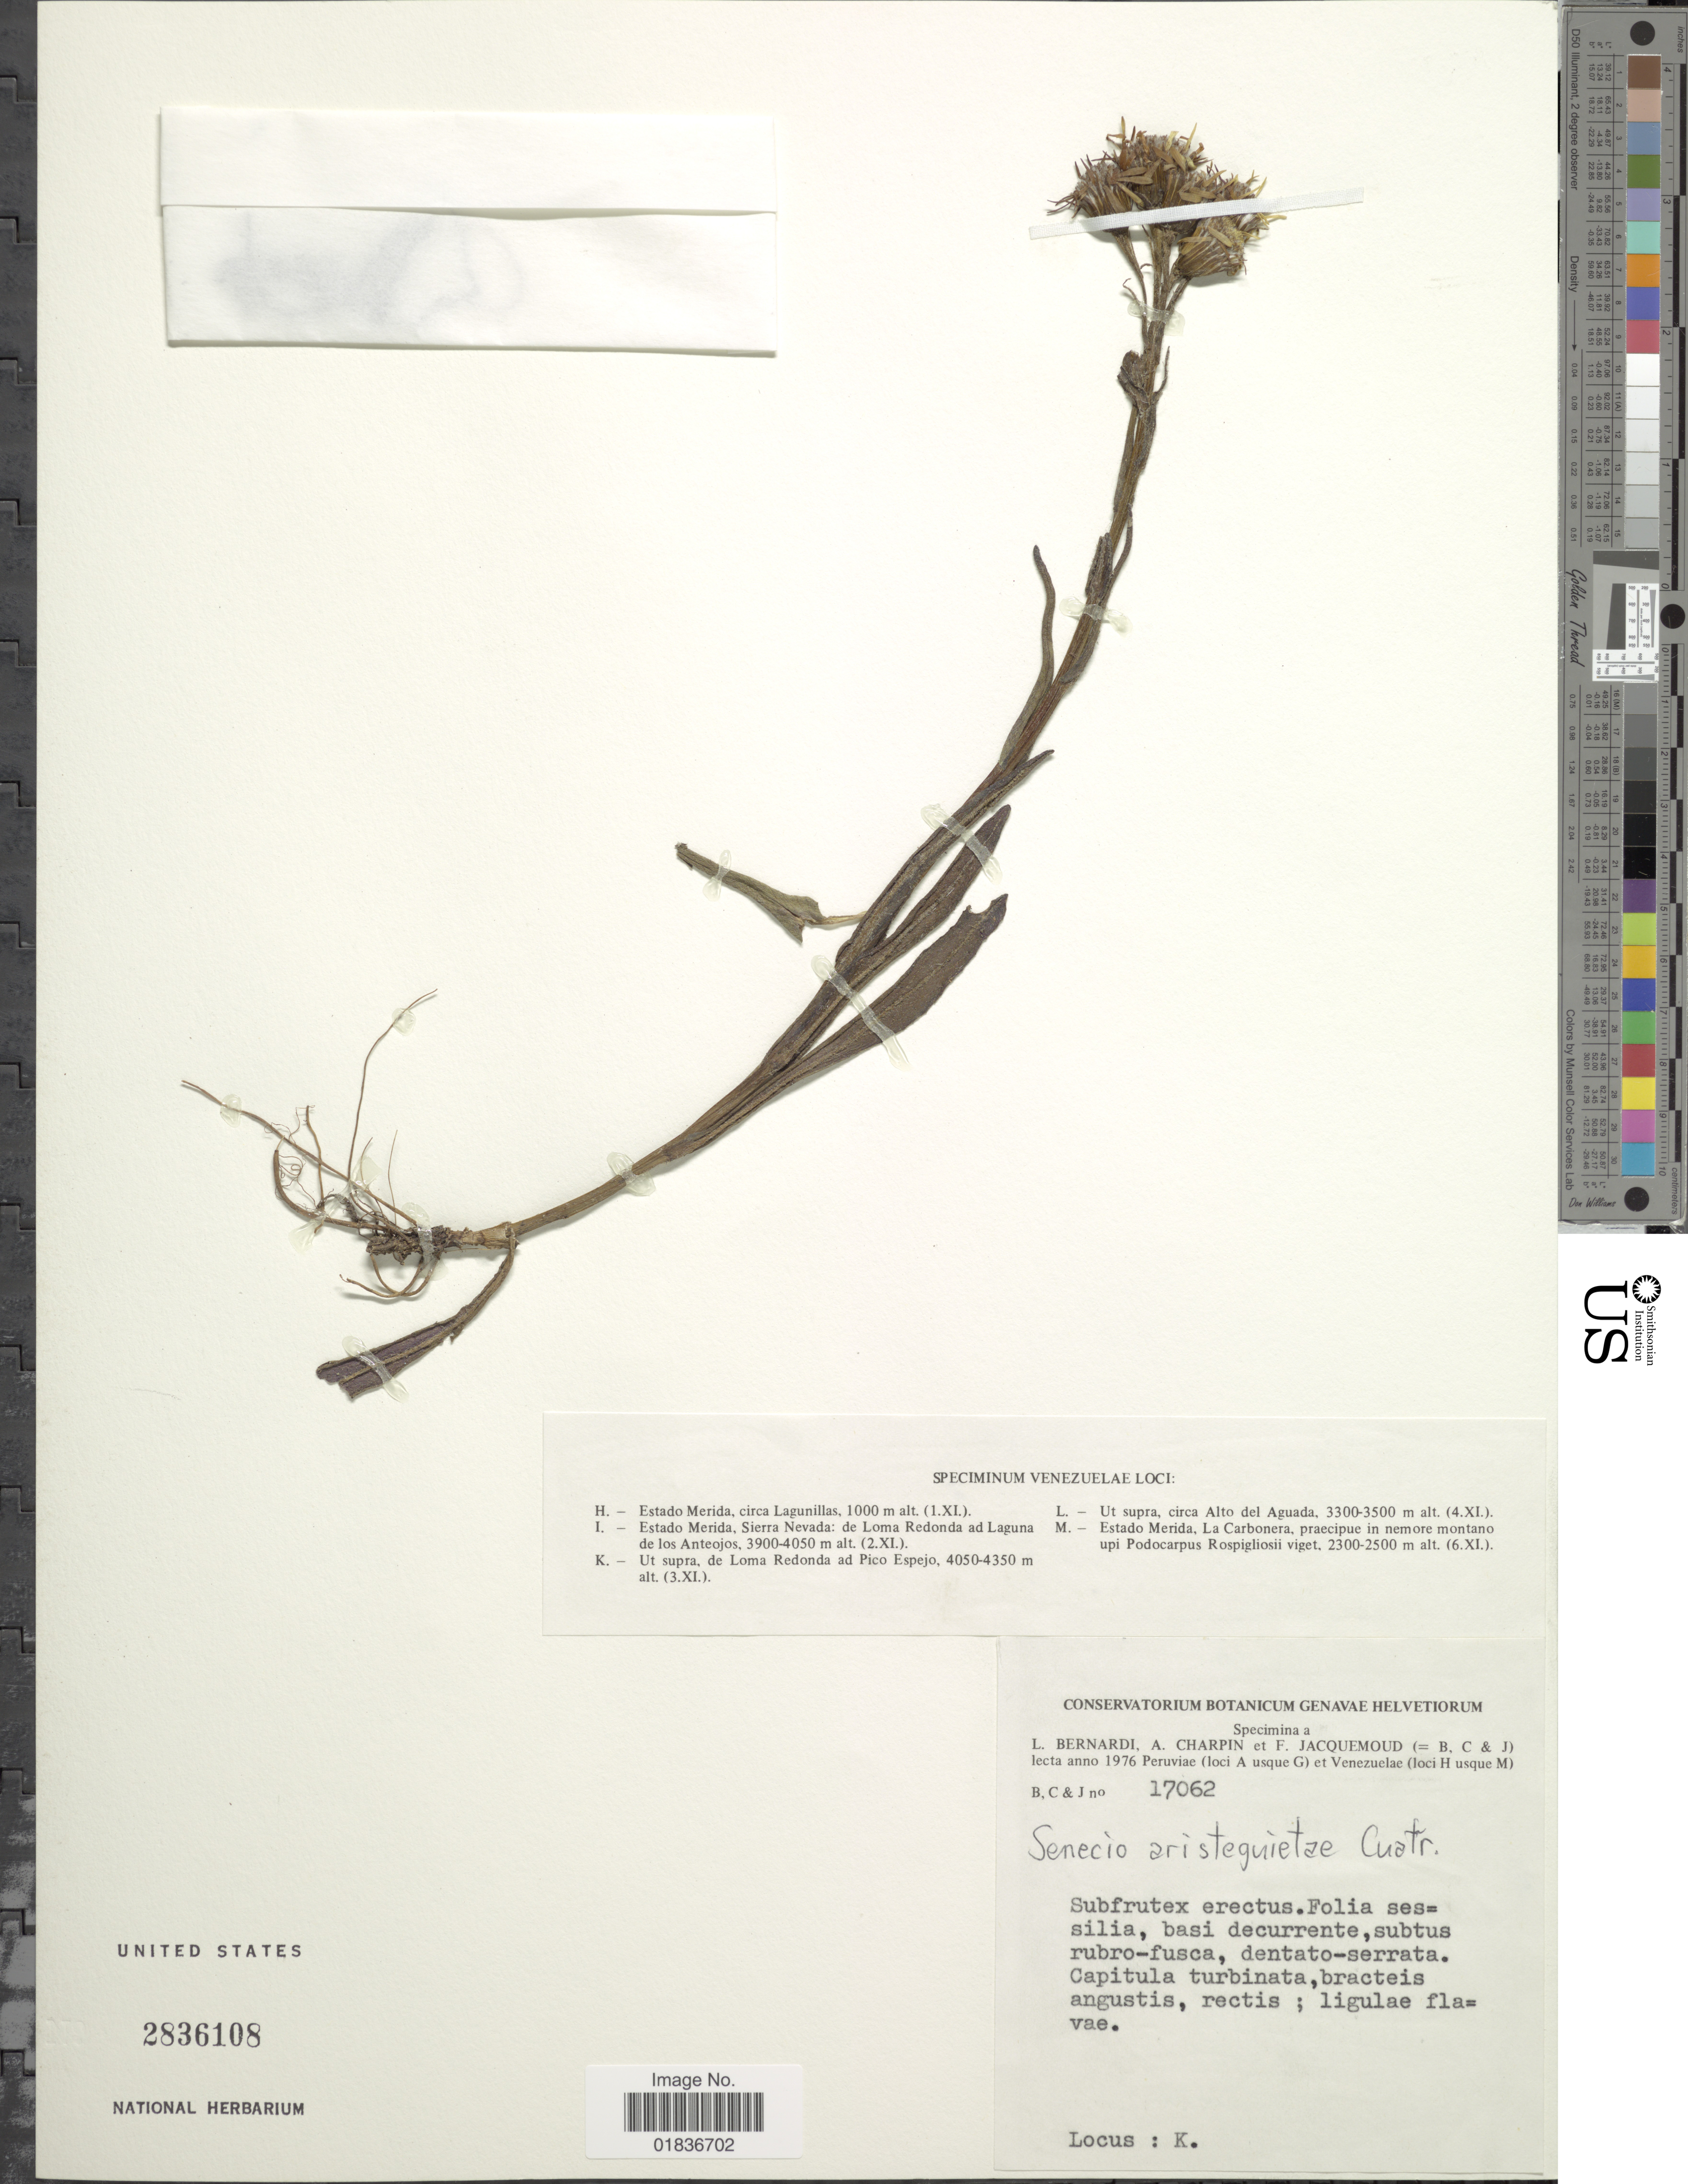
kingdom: Plantae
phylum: Tracheophyta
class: Magnoliopsida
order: Asterales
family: Asteraceae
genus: Senecio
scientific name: Senecio aristeguietae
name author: Cuatrec.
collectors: L. Bernardi, A. Charpin & F. Jacquemoud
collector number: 17062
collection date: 1976-11-03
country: Venezuela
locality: Ut supra, de Loma Redonda ad Pico Espejo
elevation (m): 4050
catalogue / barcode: US 2836108